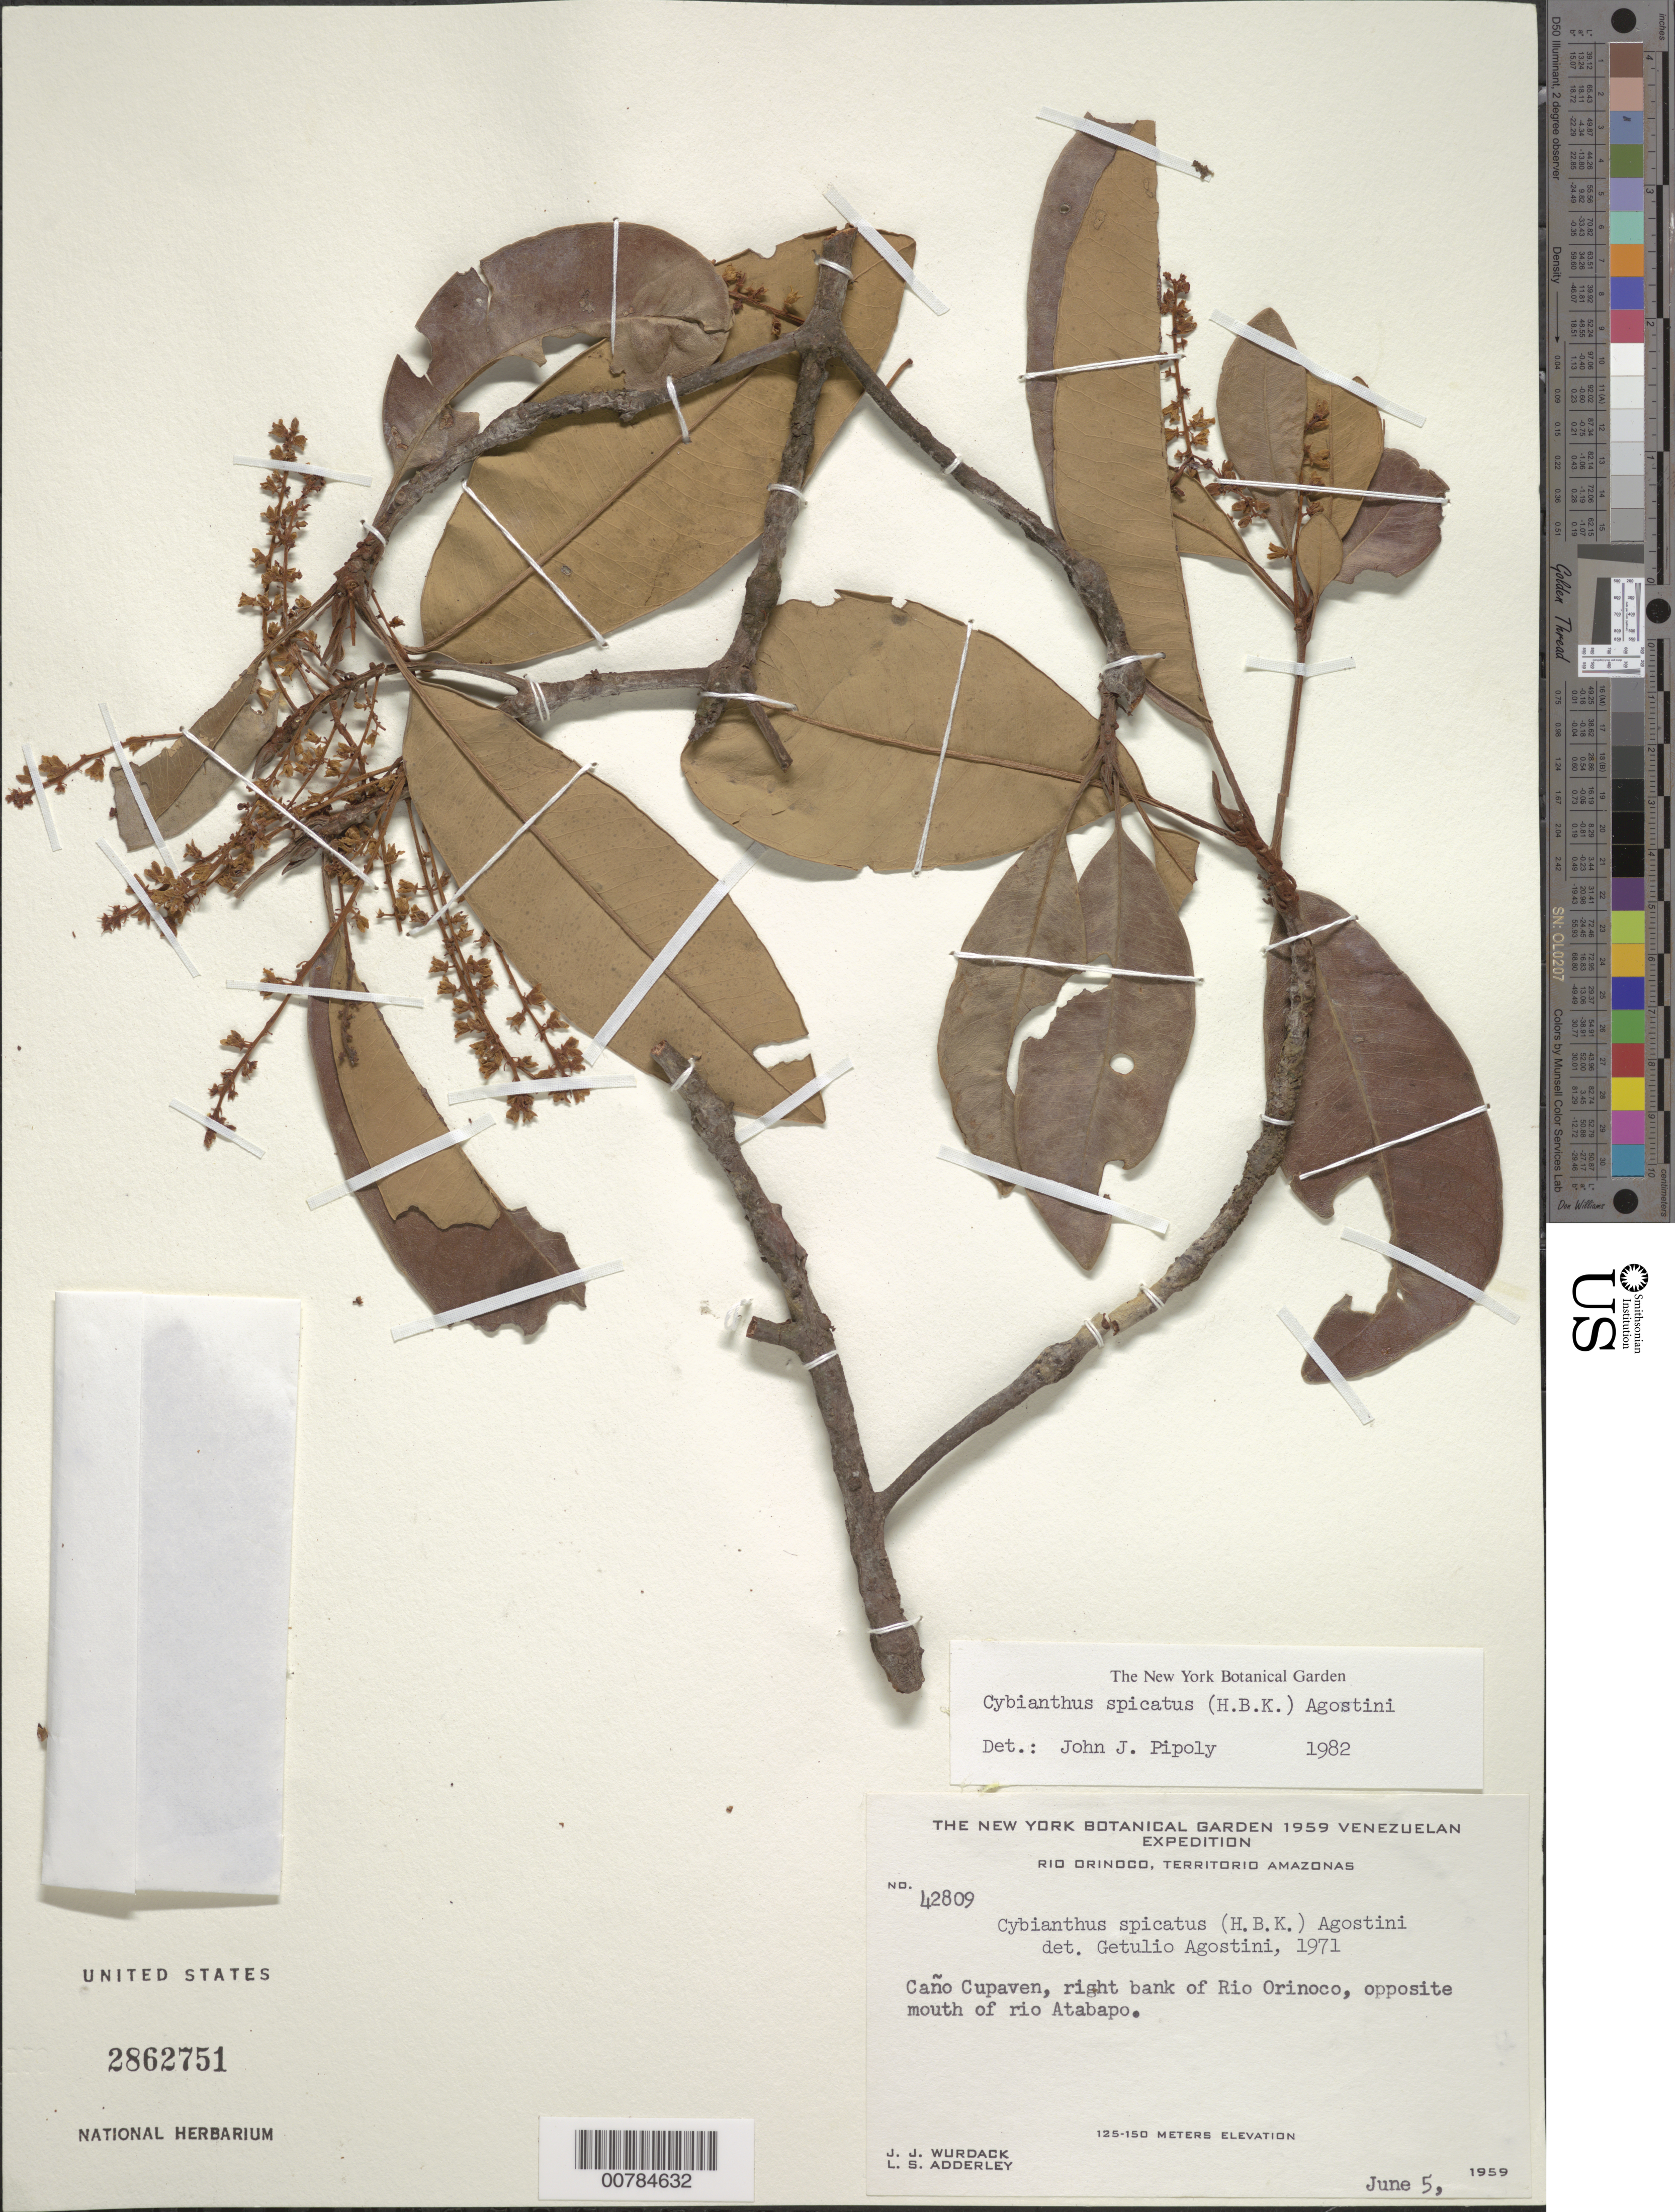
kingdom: Plantae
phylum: Tracheophyta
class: Magnoliopsida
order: Ericales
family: Primulaceae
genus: Cybianthus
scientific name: Cybianthus spicatus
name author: (Kunth) G. Agostini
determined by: Pipoly, J. J., III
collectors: J. J. Wurdack & L. S. Adderley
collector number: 42809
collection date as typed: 5-Jun-59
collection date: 1959-06-05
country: Venezuela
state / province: Amazonas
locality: Caño Cupaven, right bank of Río Orinoco opposite mouth of Río Atabapo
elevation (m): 125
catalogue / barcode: US 2862751